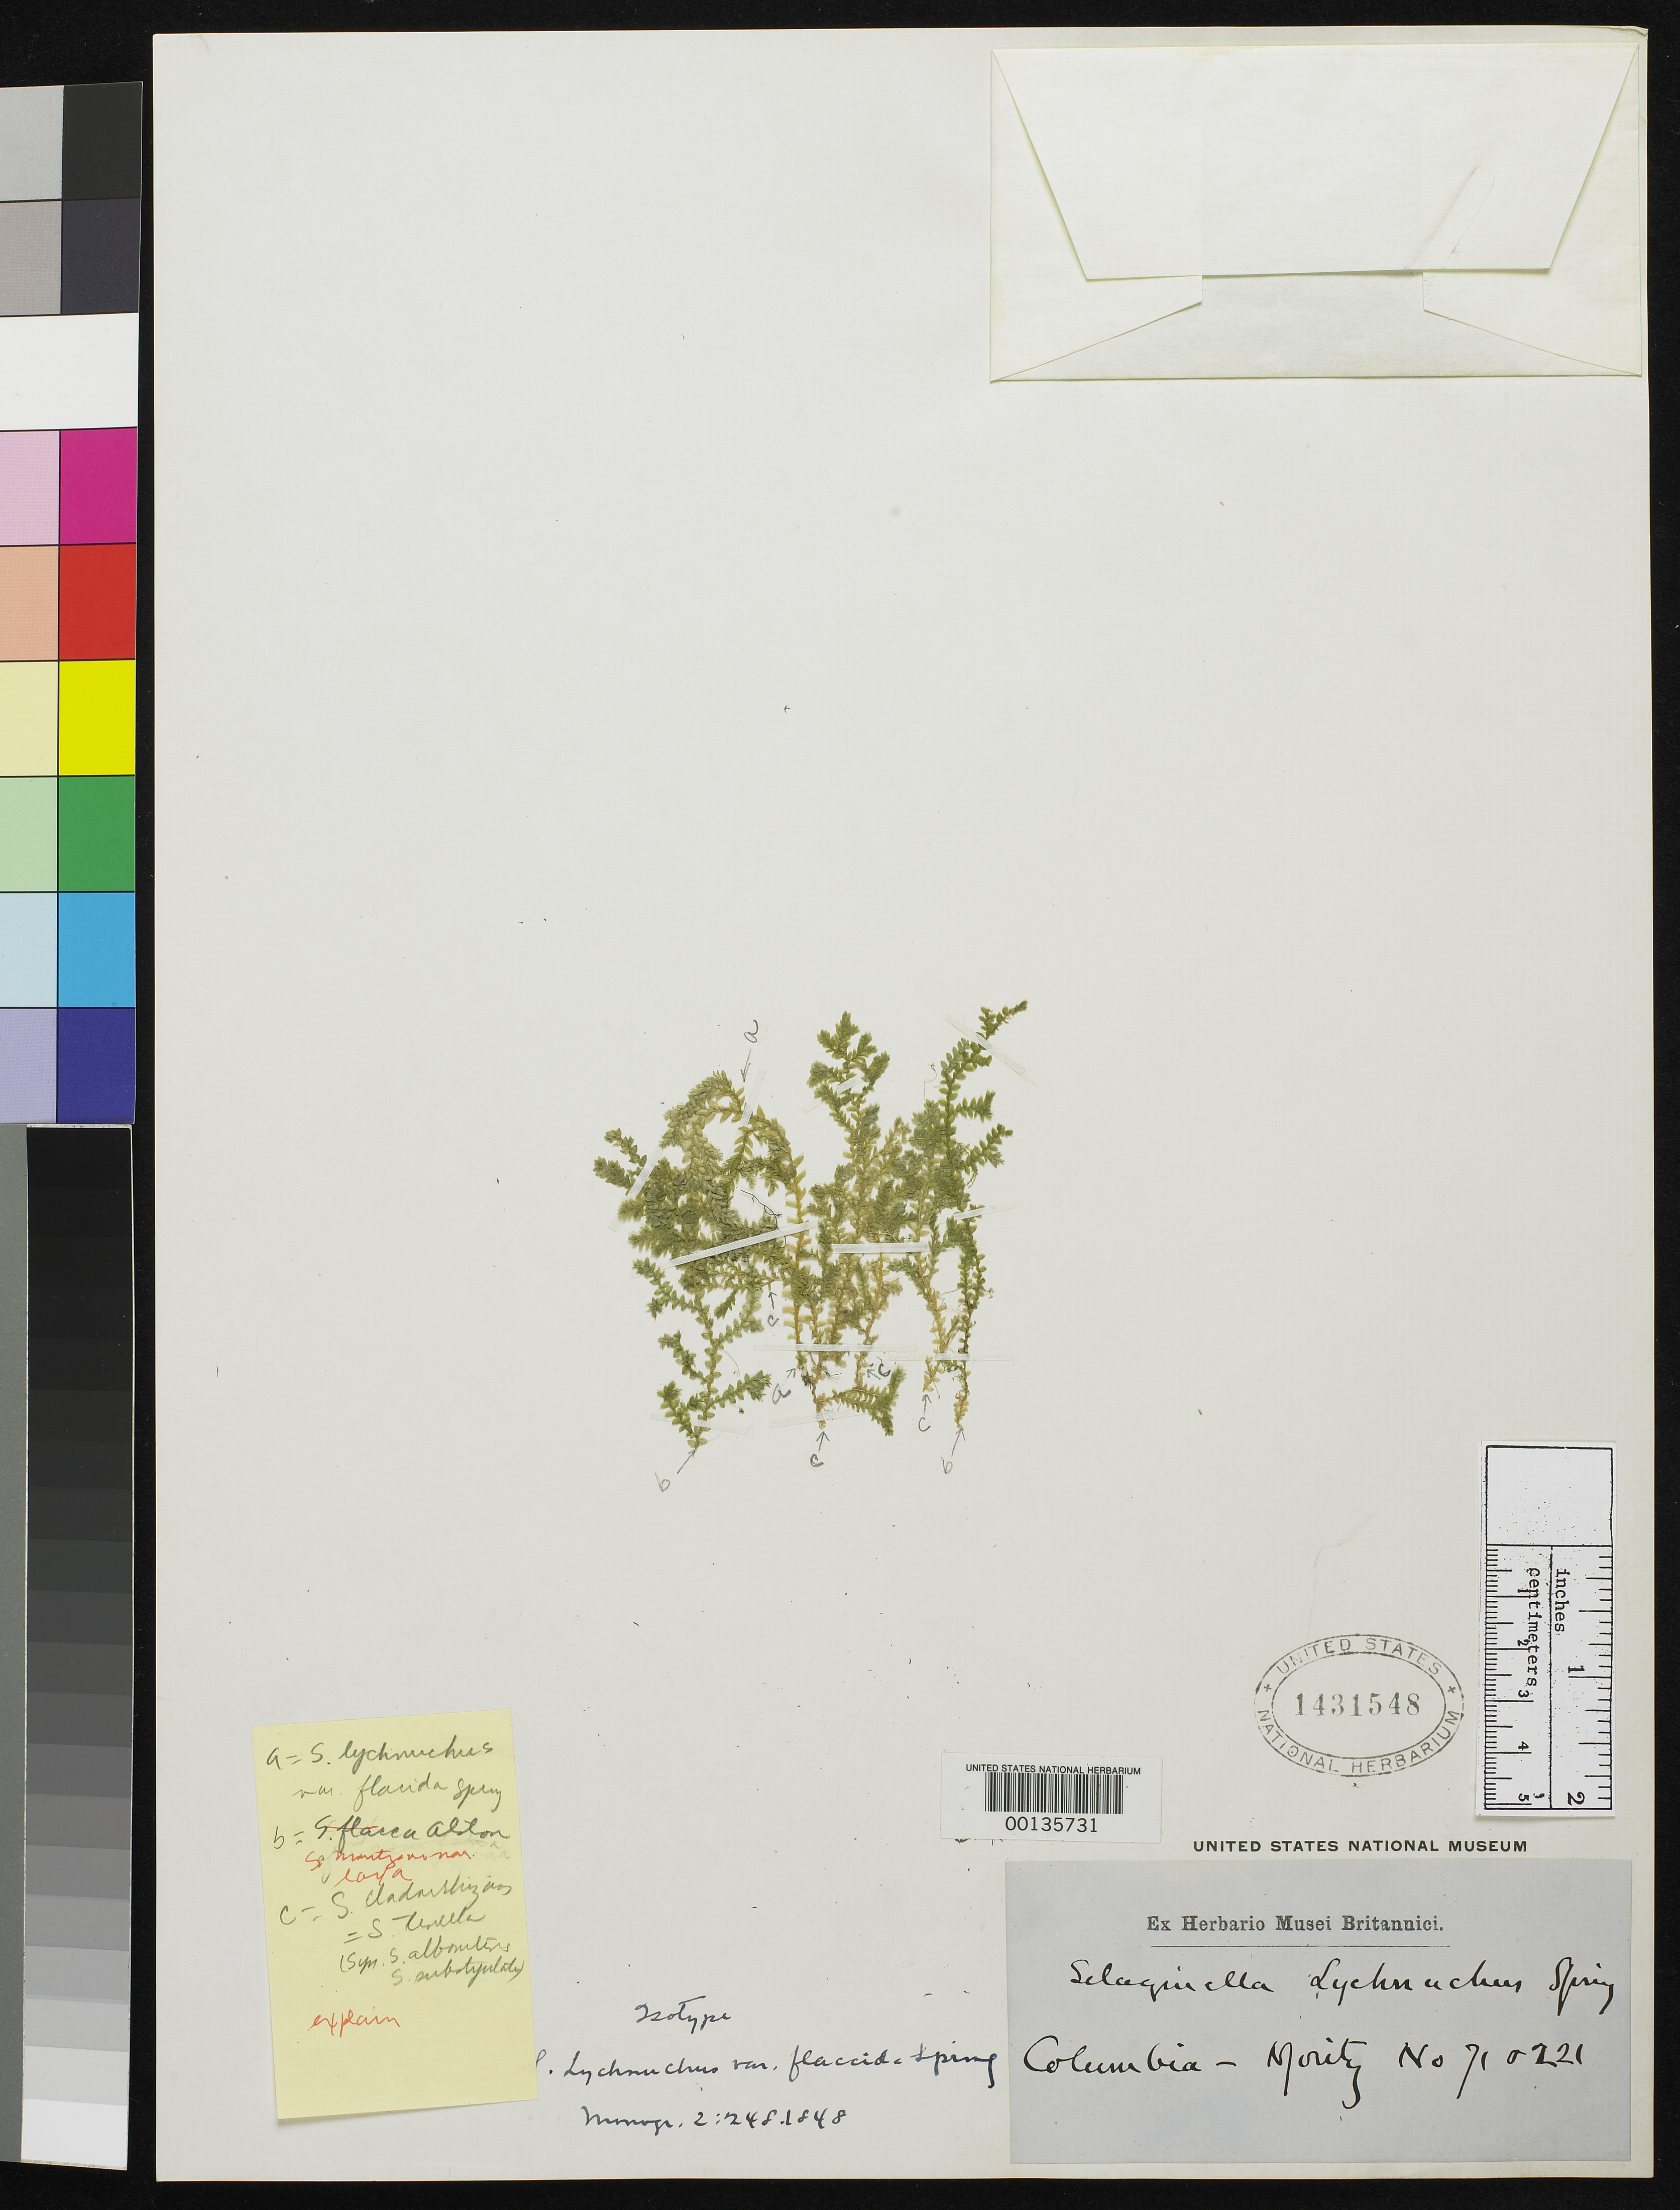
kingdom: Plantae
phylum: Tracheophyta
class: Lycopodiopsida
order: Selaginellales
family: Selaginellaceae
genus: Selaginella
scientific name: Selaginella lychnuchus var. flaccida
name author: Spring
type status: Type Collection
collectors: A. Moritz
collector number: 71 or 221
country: Colombia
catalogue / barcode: US 1431548